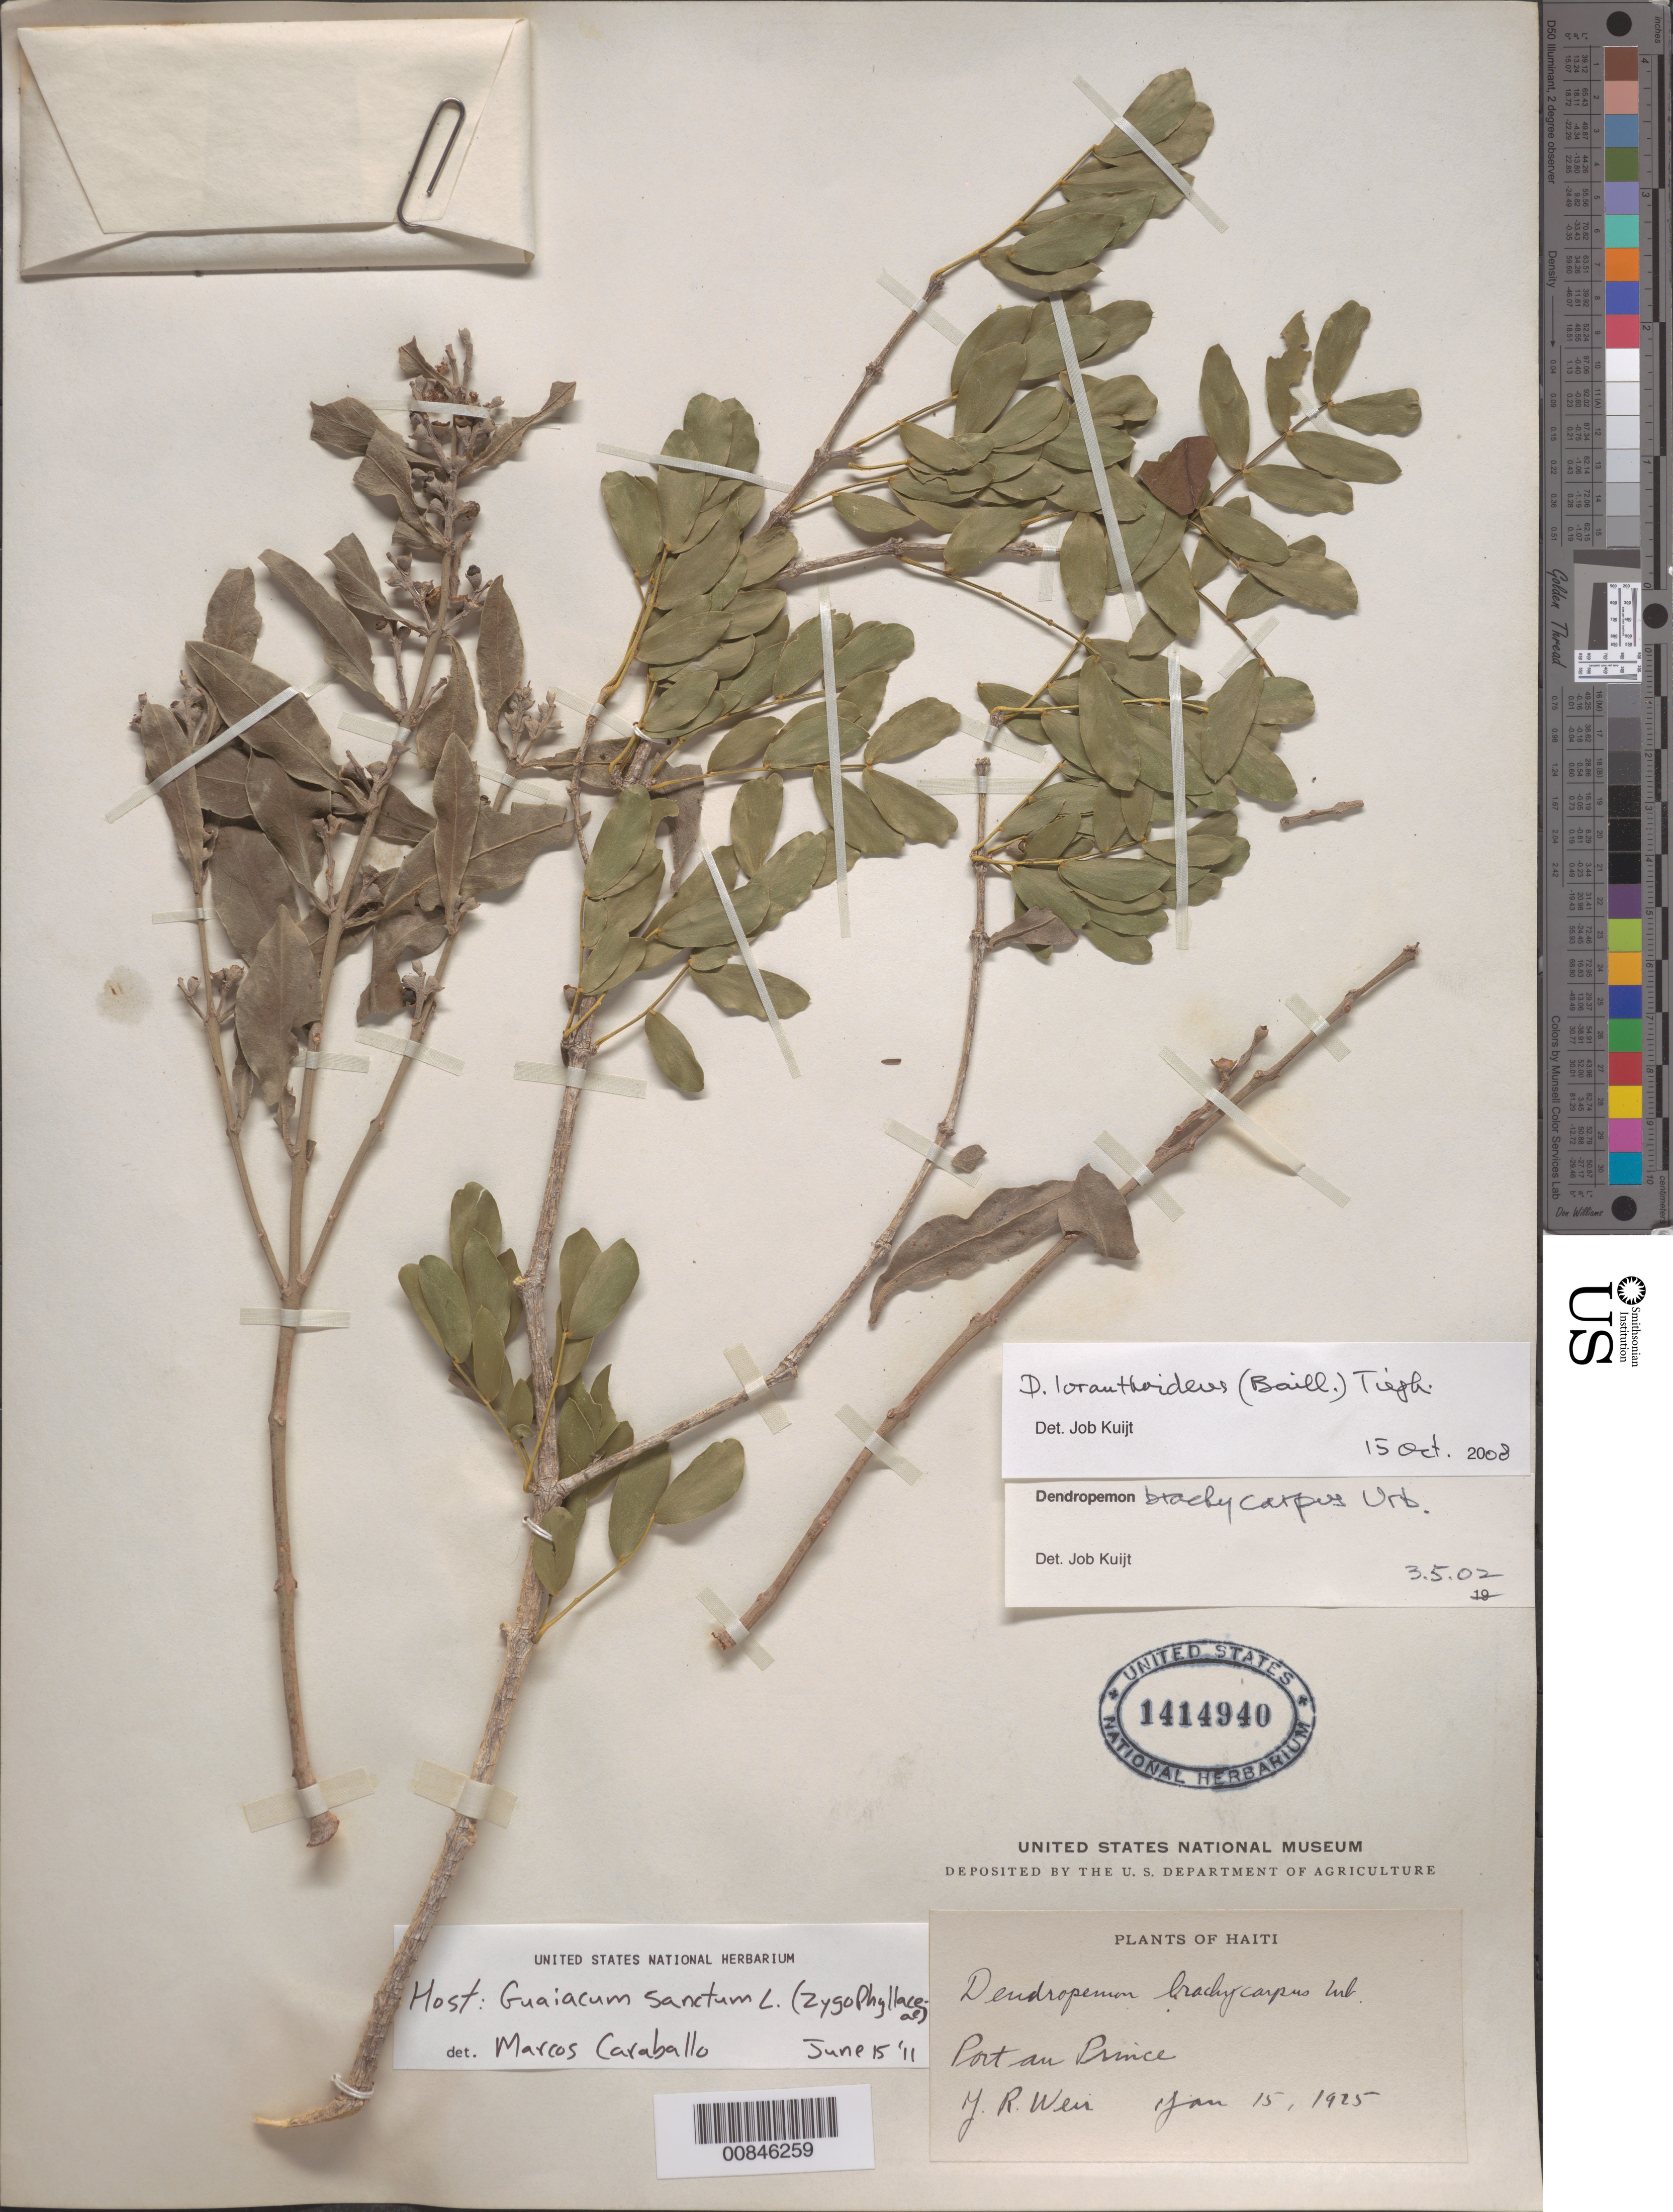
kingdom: Plantae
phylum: Tracheophyta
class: Magnoliopsida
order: Santalales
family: Loranthaceae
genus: Dendropemon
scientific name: Dendropemon loranthoideus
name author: (Baill.) Tiegh.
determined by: Kuijt, Job, (CANADA)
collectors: J. Weir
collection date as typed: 15 Jan 1925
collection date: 1925-01-15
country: Haiti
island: Hispaniola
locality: Port au Prince.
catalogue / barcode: US 1414940